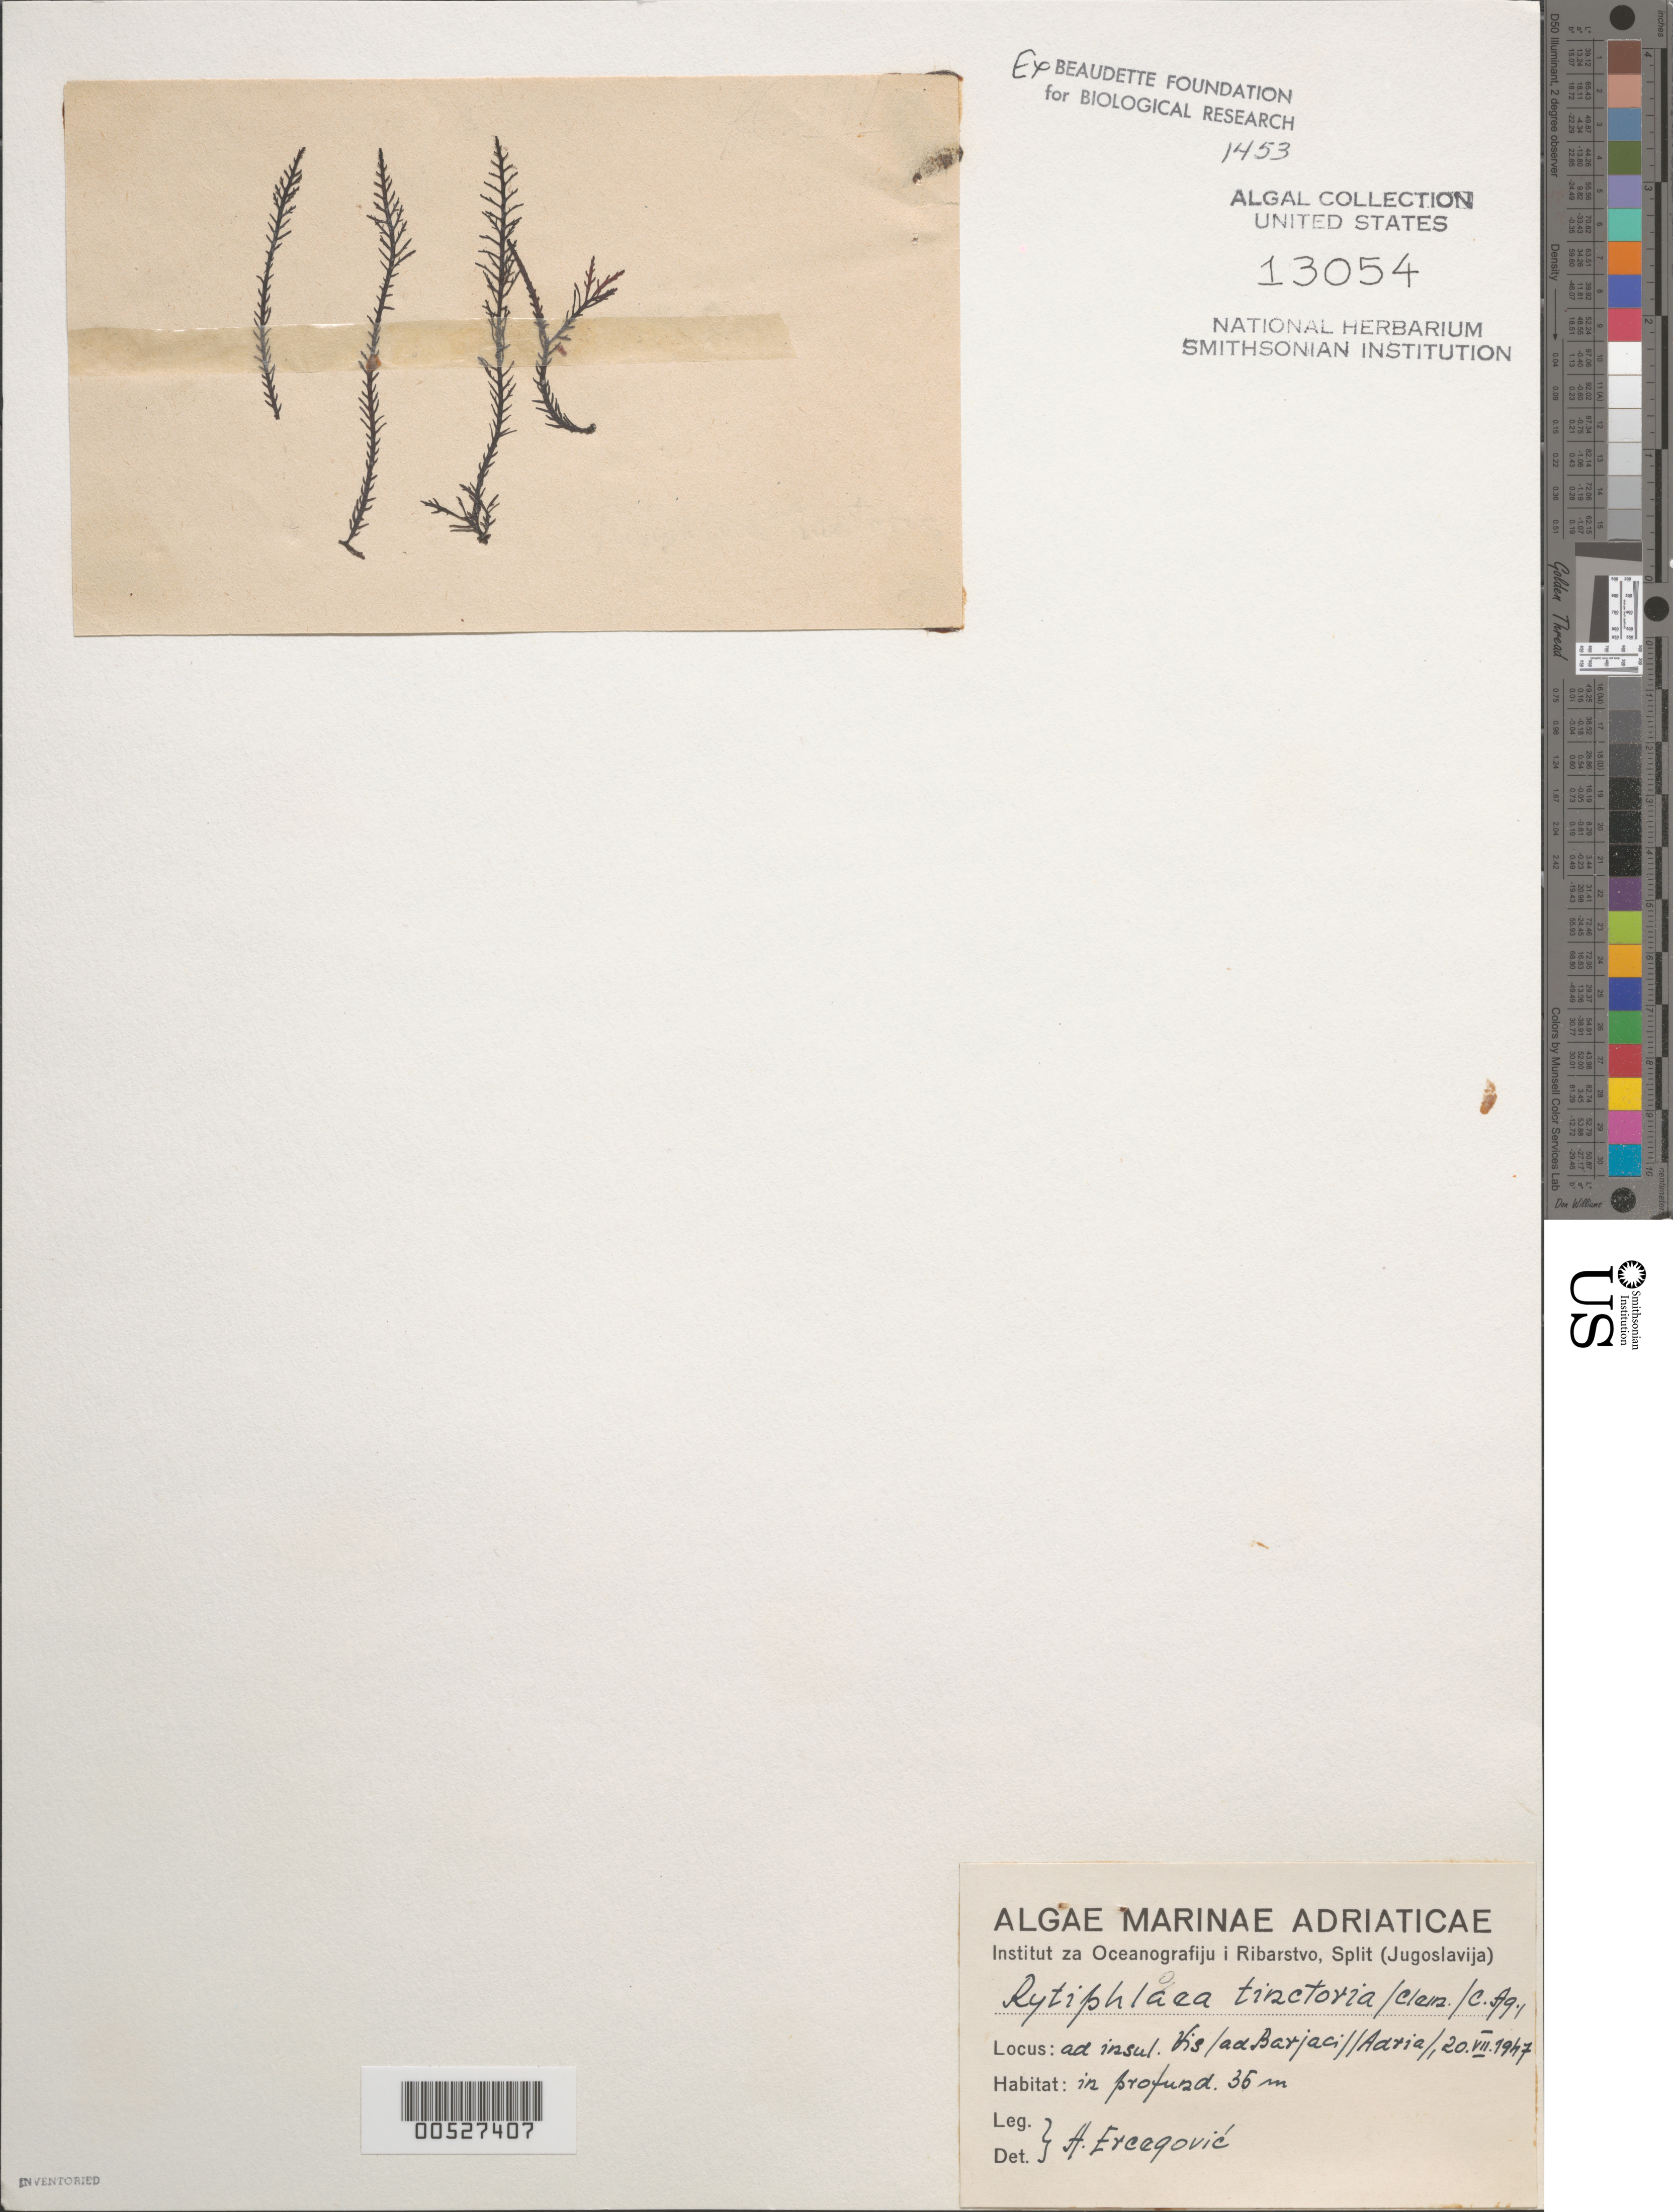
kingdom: Plantae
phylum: Rhodophyta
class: Florideophyceae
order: Ceramiales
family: Rhodomelaceae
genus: Rytiphloea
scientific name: Rytiphloea tinctoria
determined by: Ercegovic, A.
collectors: A. Ercegovic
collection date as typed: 20 Jul 1947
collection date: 1947-07-20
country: Croatia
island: Vis Island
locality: Barjaki, Adriatic Sea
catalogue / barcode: US 13054